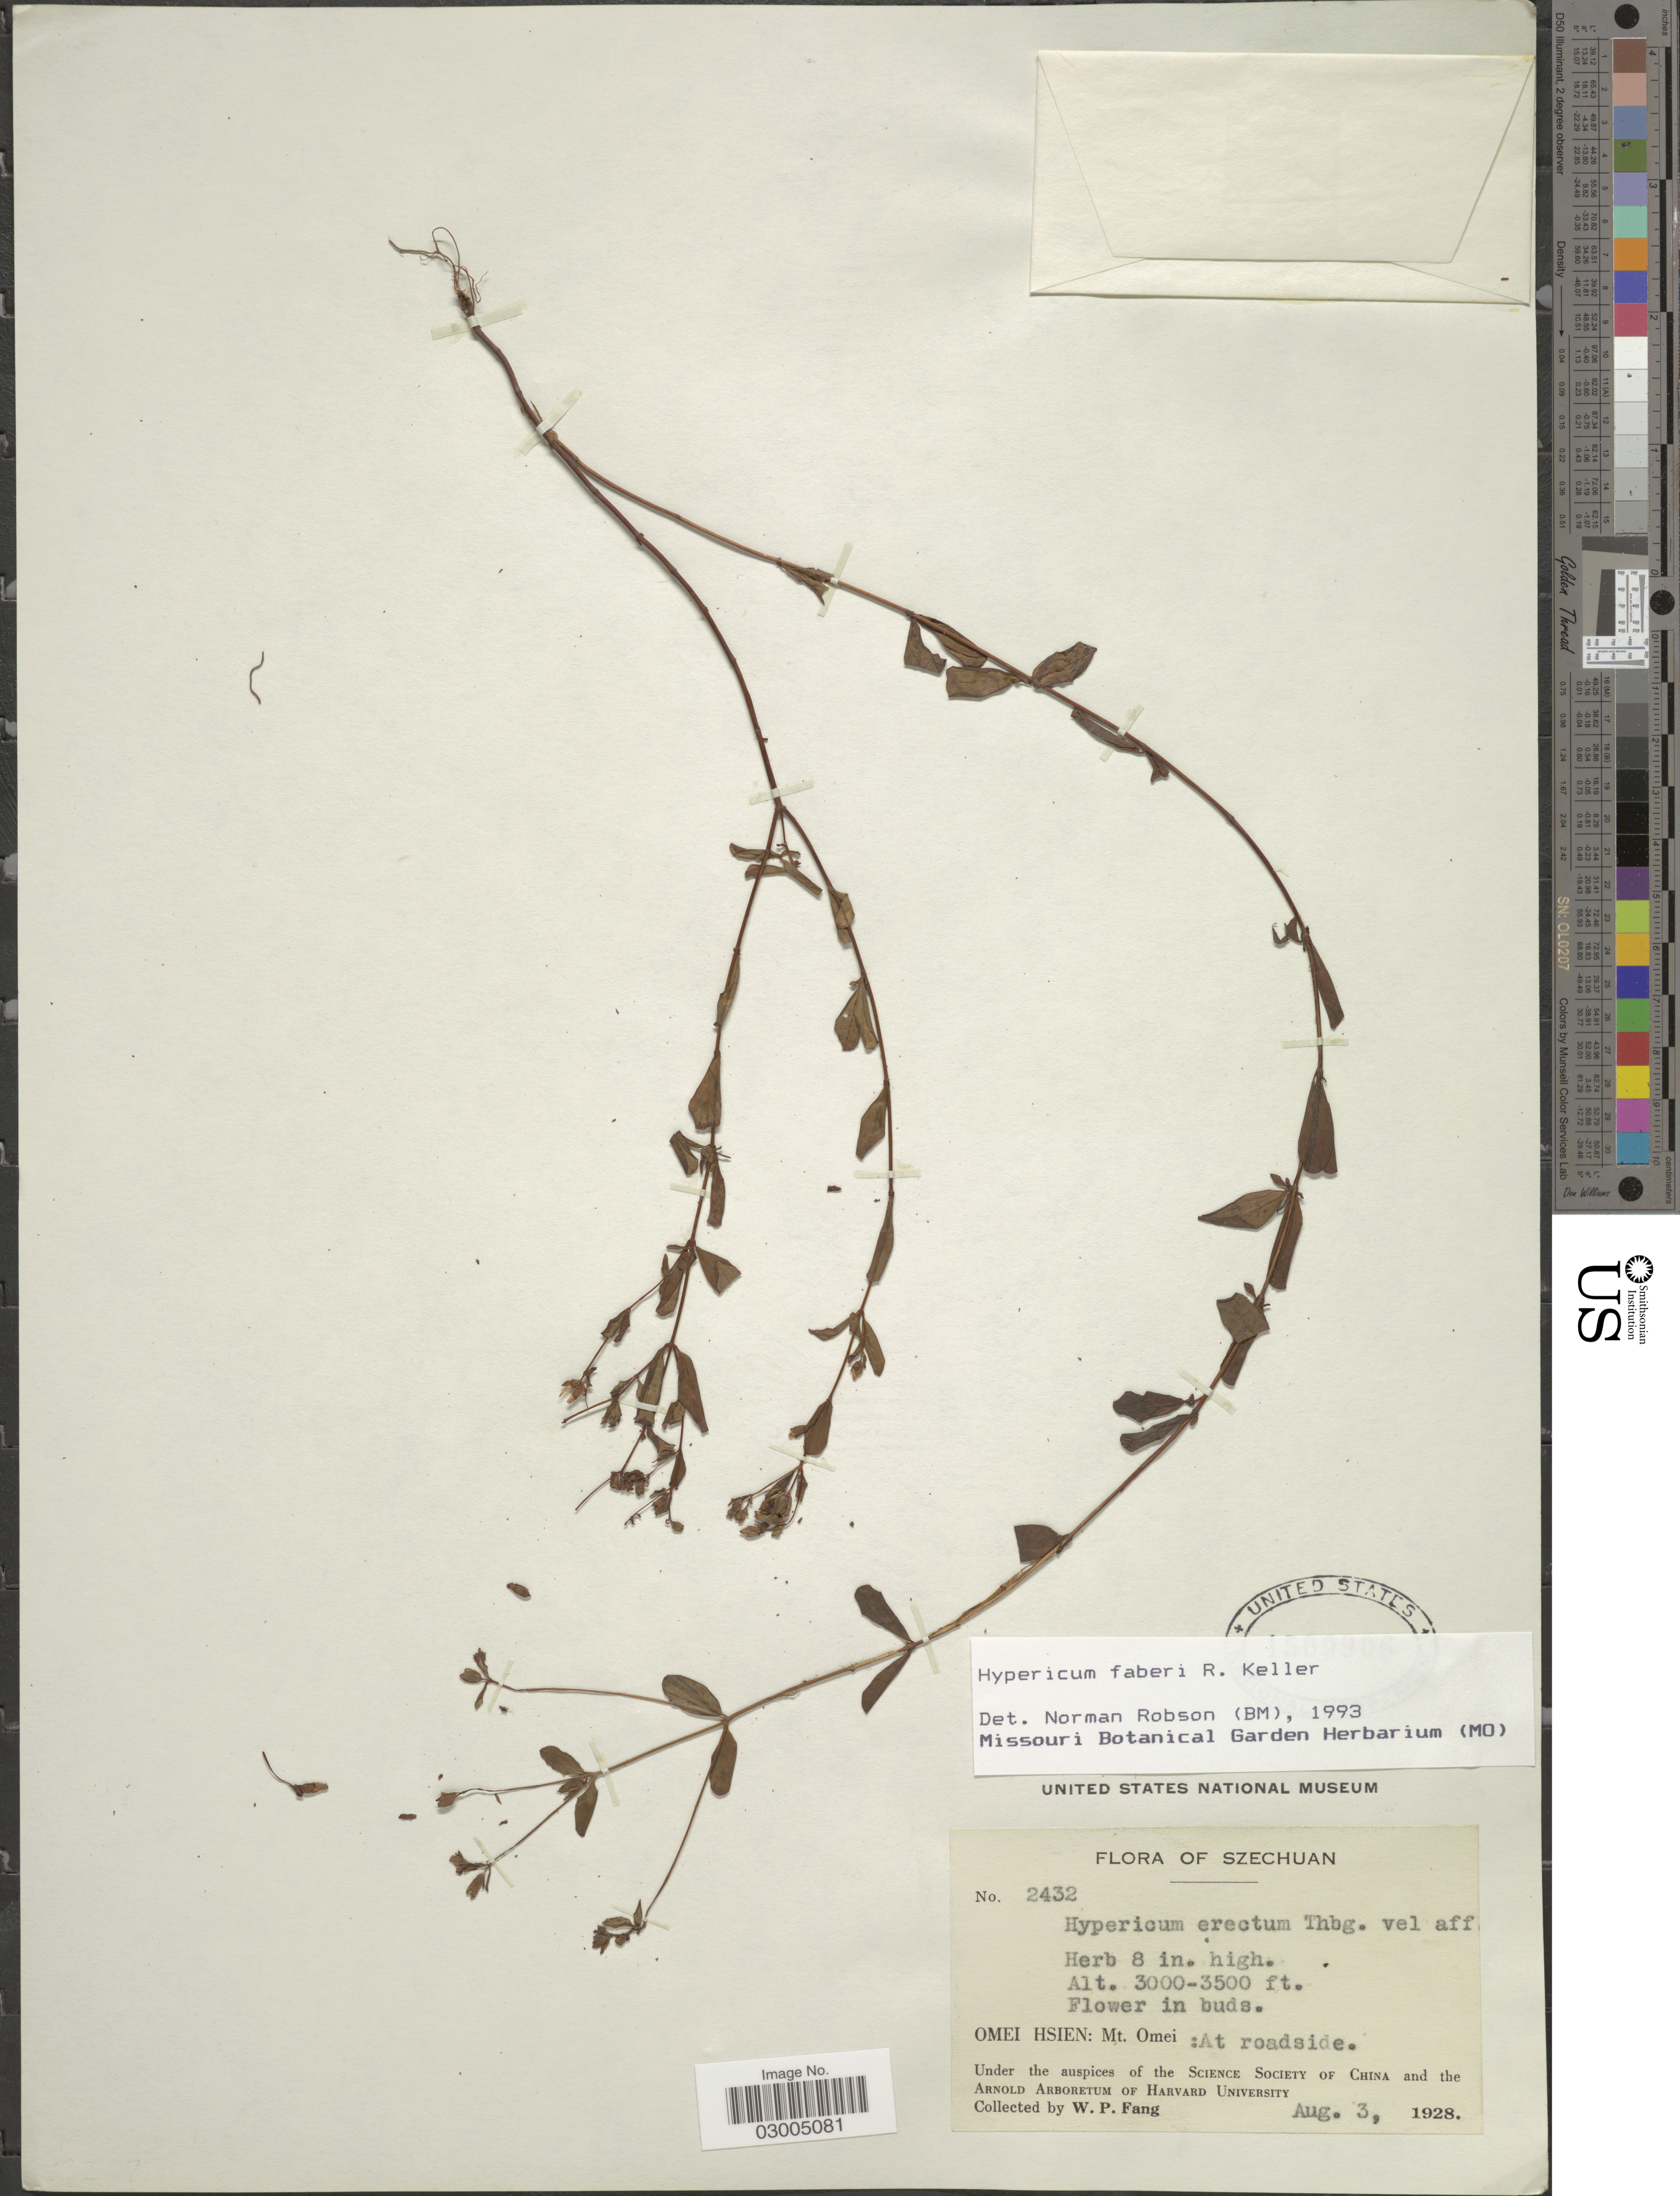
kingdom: Plantae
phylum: Tracheophyta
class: Magnoliopsida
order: Malpighiales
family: Hypericaceae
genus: Hypericum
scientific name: Hypericum faberi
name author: R. Keller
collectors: W. P. Fang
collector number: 2432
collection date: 1928-08-03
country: China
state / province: Sichuan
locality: Szechuan. Omei Hsien: Mt. Omei: At roadside.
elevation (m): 914